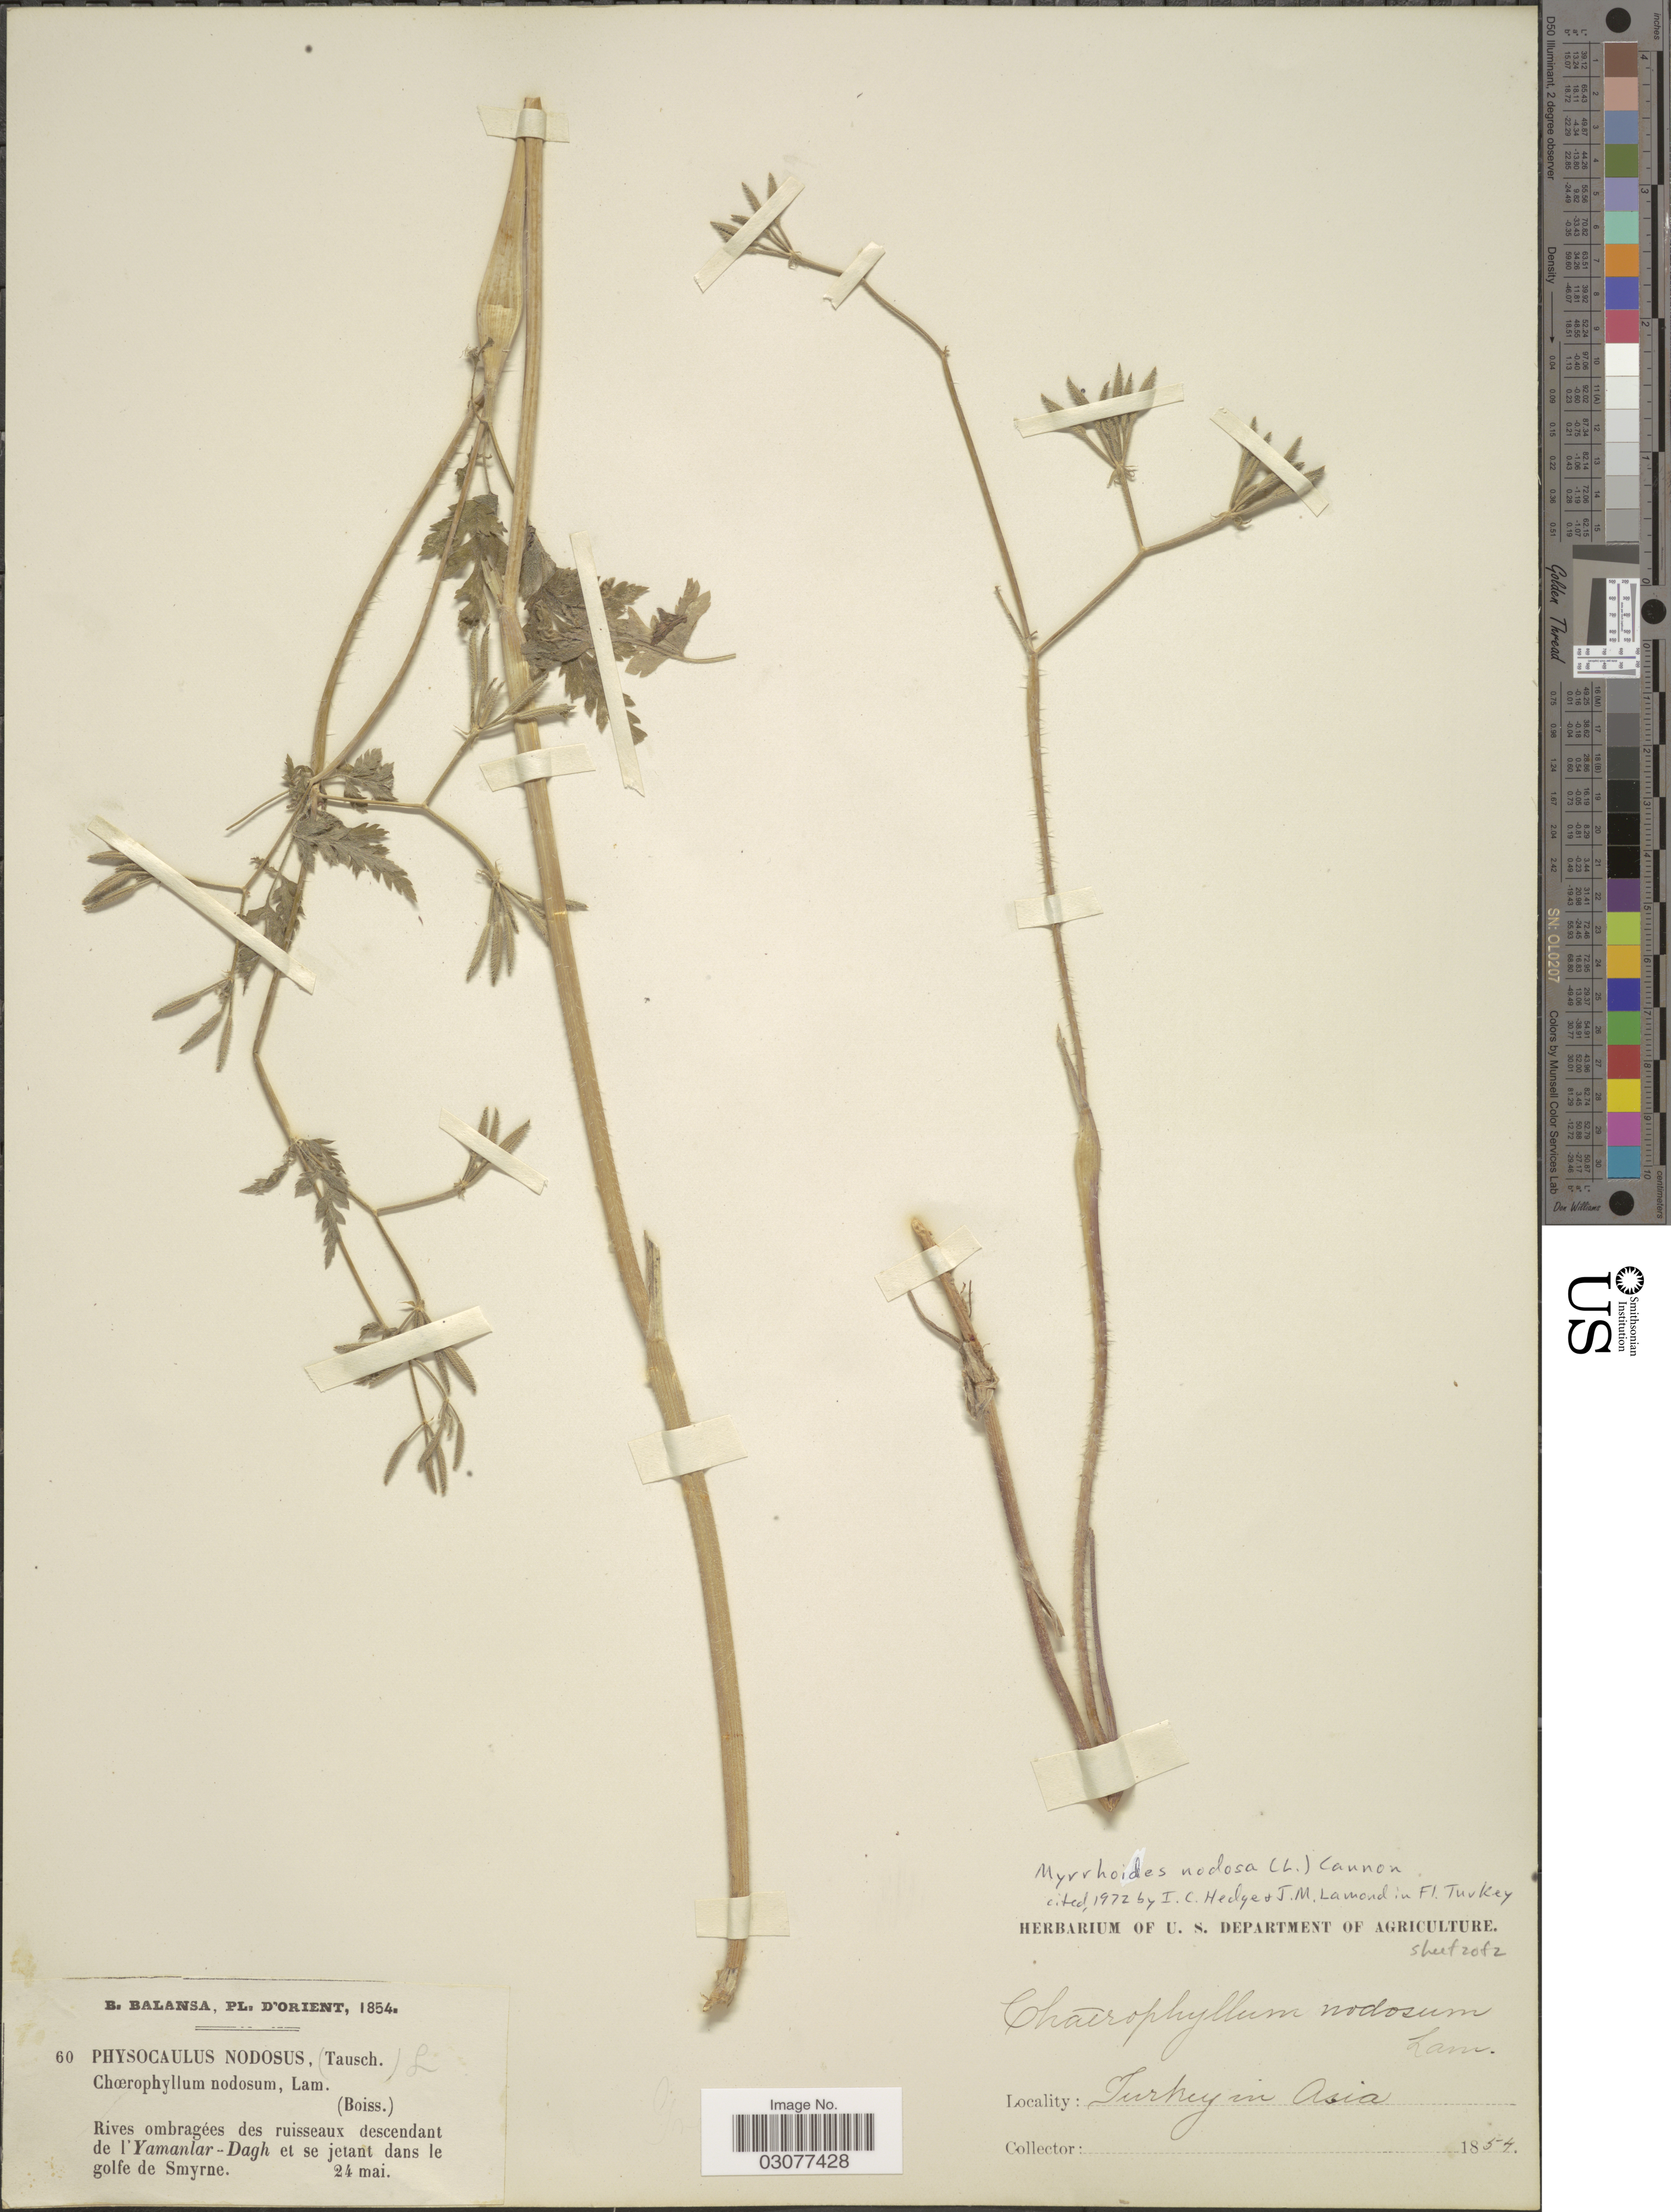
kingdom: Plantae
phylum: Tracheophyta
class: Magnoliopsida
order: Apiales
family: Apiaceae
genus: Physocaulis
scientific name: Physocaulis nodosus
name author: Koch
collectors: B. Balansa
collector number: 60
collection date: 1854-05-24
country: Turkey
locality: D'Orient, Rives ombragées des ruisseaux descendant de l'Yamanlar-Dagh et se jetant dans le golfe de Smyrne. Turkey in Asia.